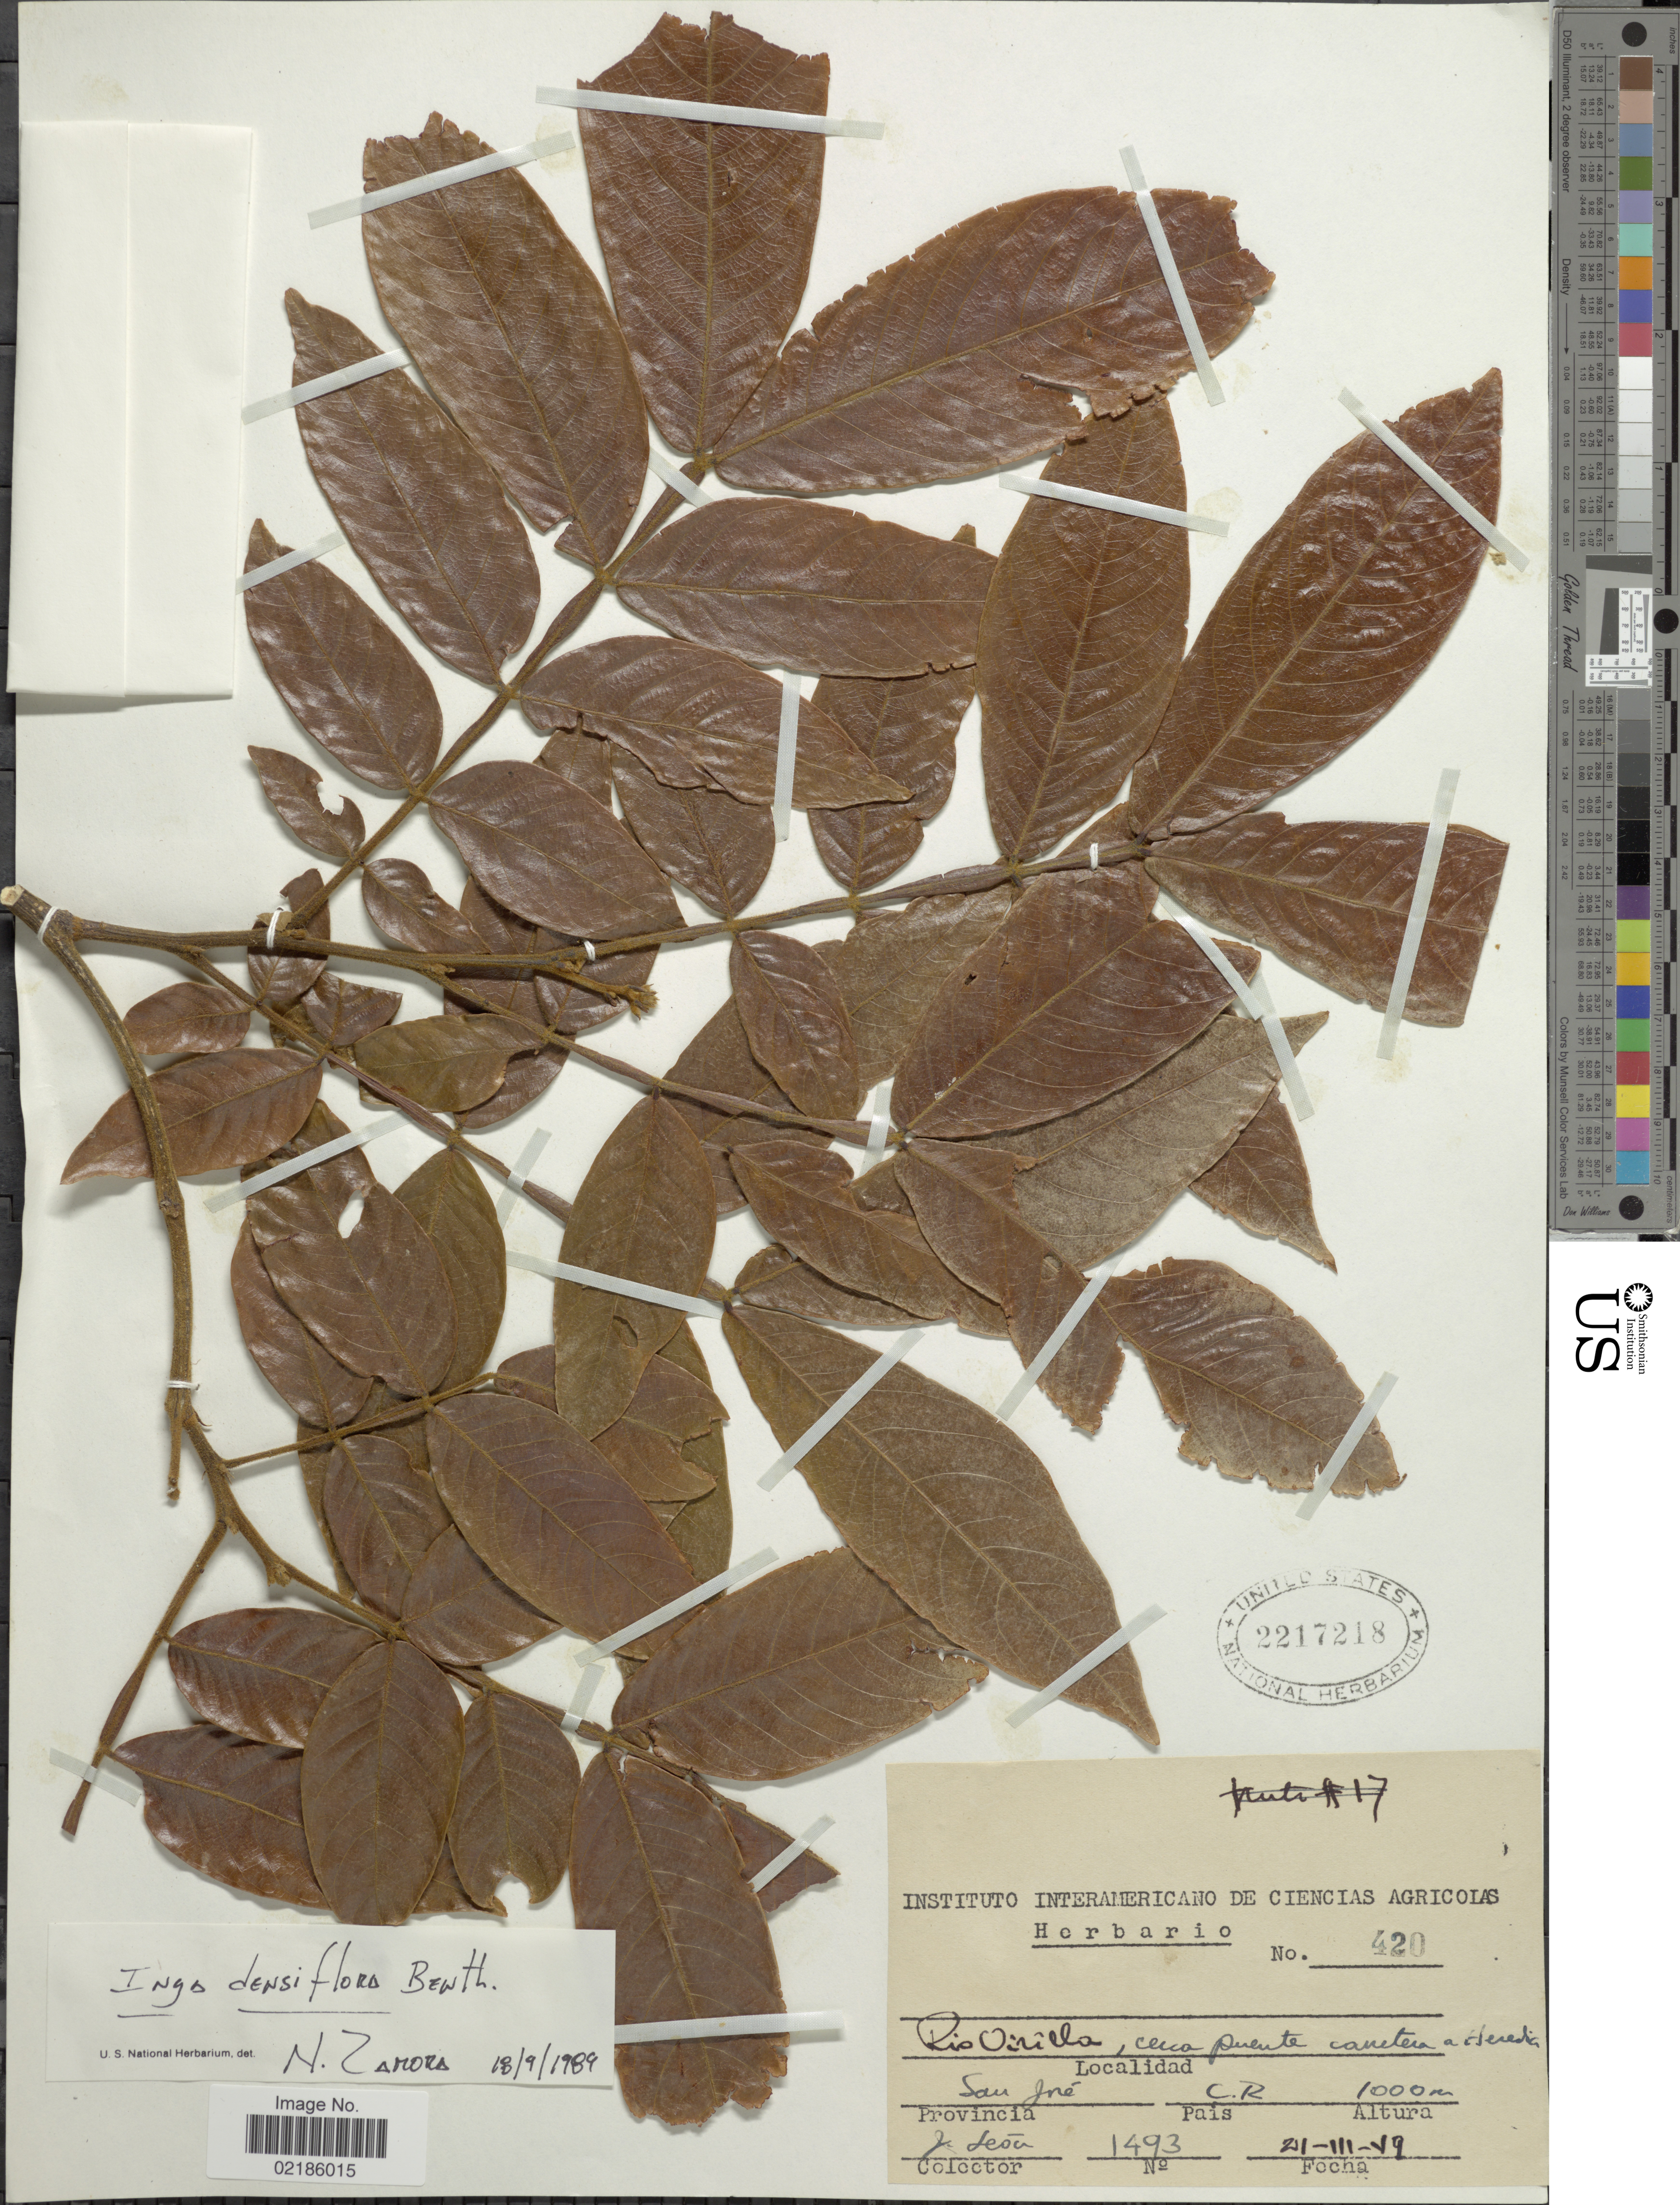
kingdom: Plantae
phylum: Tracheophyta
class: Magnoliopsida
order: Fabales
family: Fabaceae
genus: Inga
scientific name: Inga densiflora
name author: Benth.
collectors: J. León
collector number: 1493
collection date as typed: Transcribed d/m/y: 21/3/19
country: Costa Rica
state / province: San José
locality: Río Virilla. cerca puente carretera à Heredia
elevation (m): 1000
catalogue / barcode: US 2217218